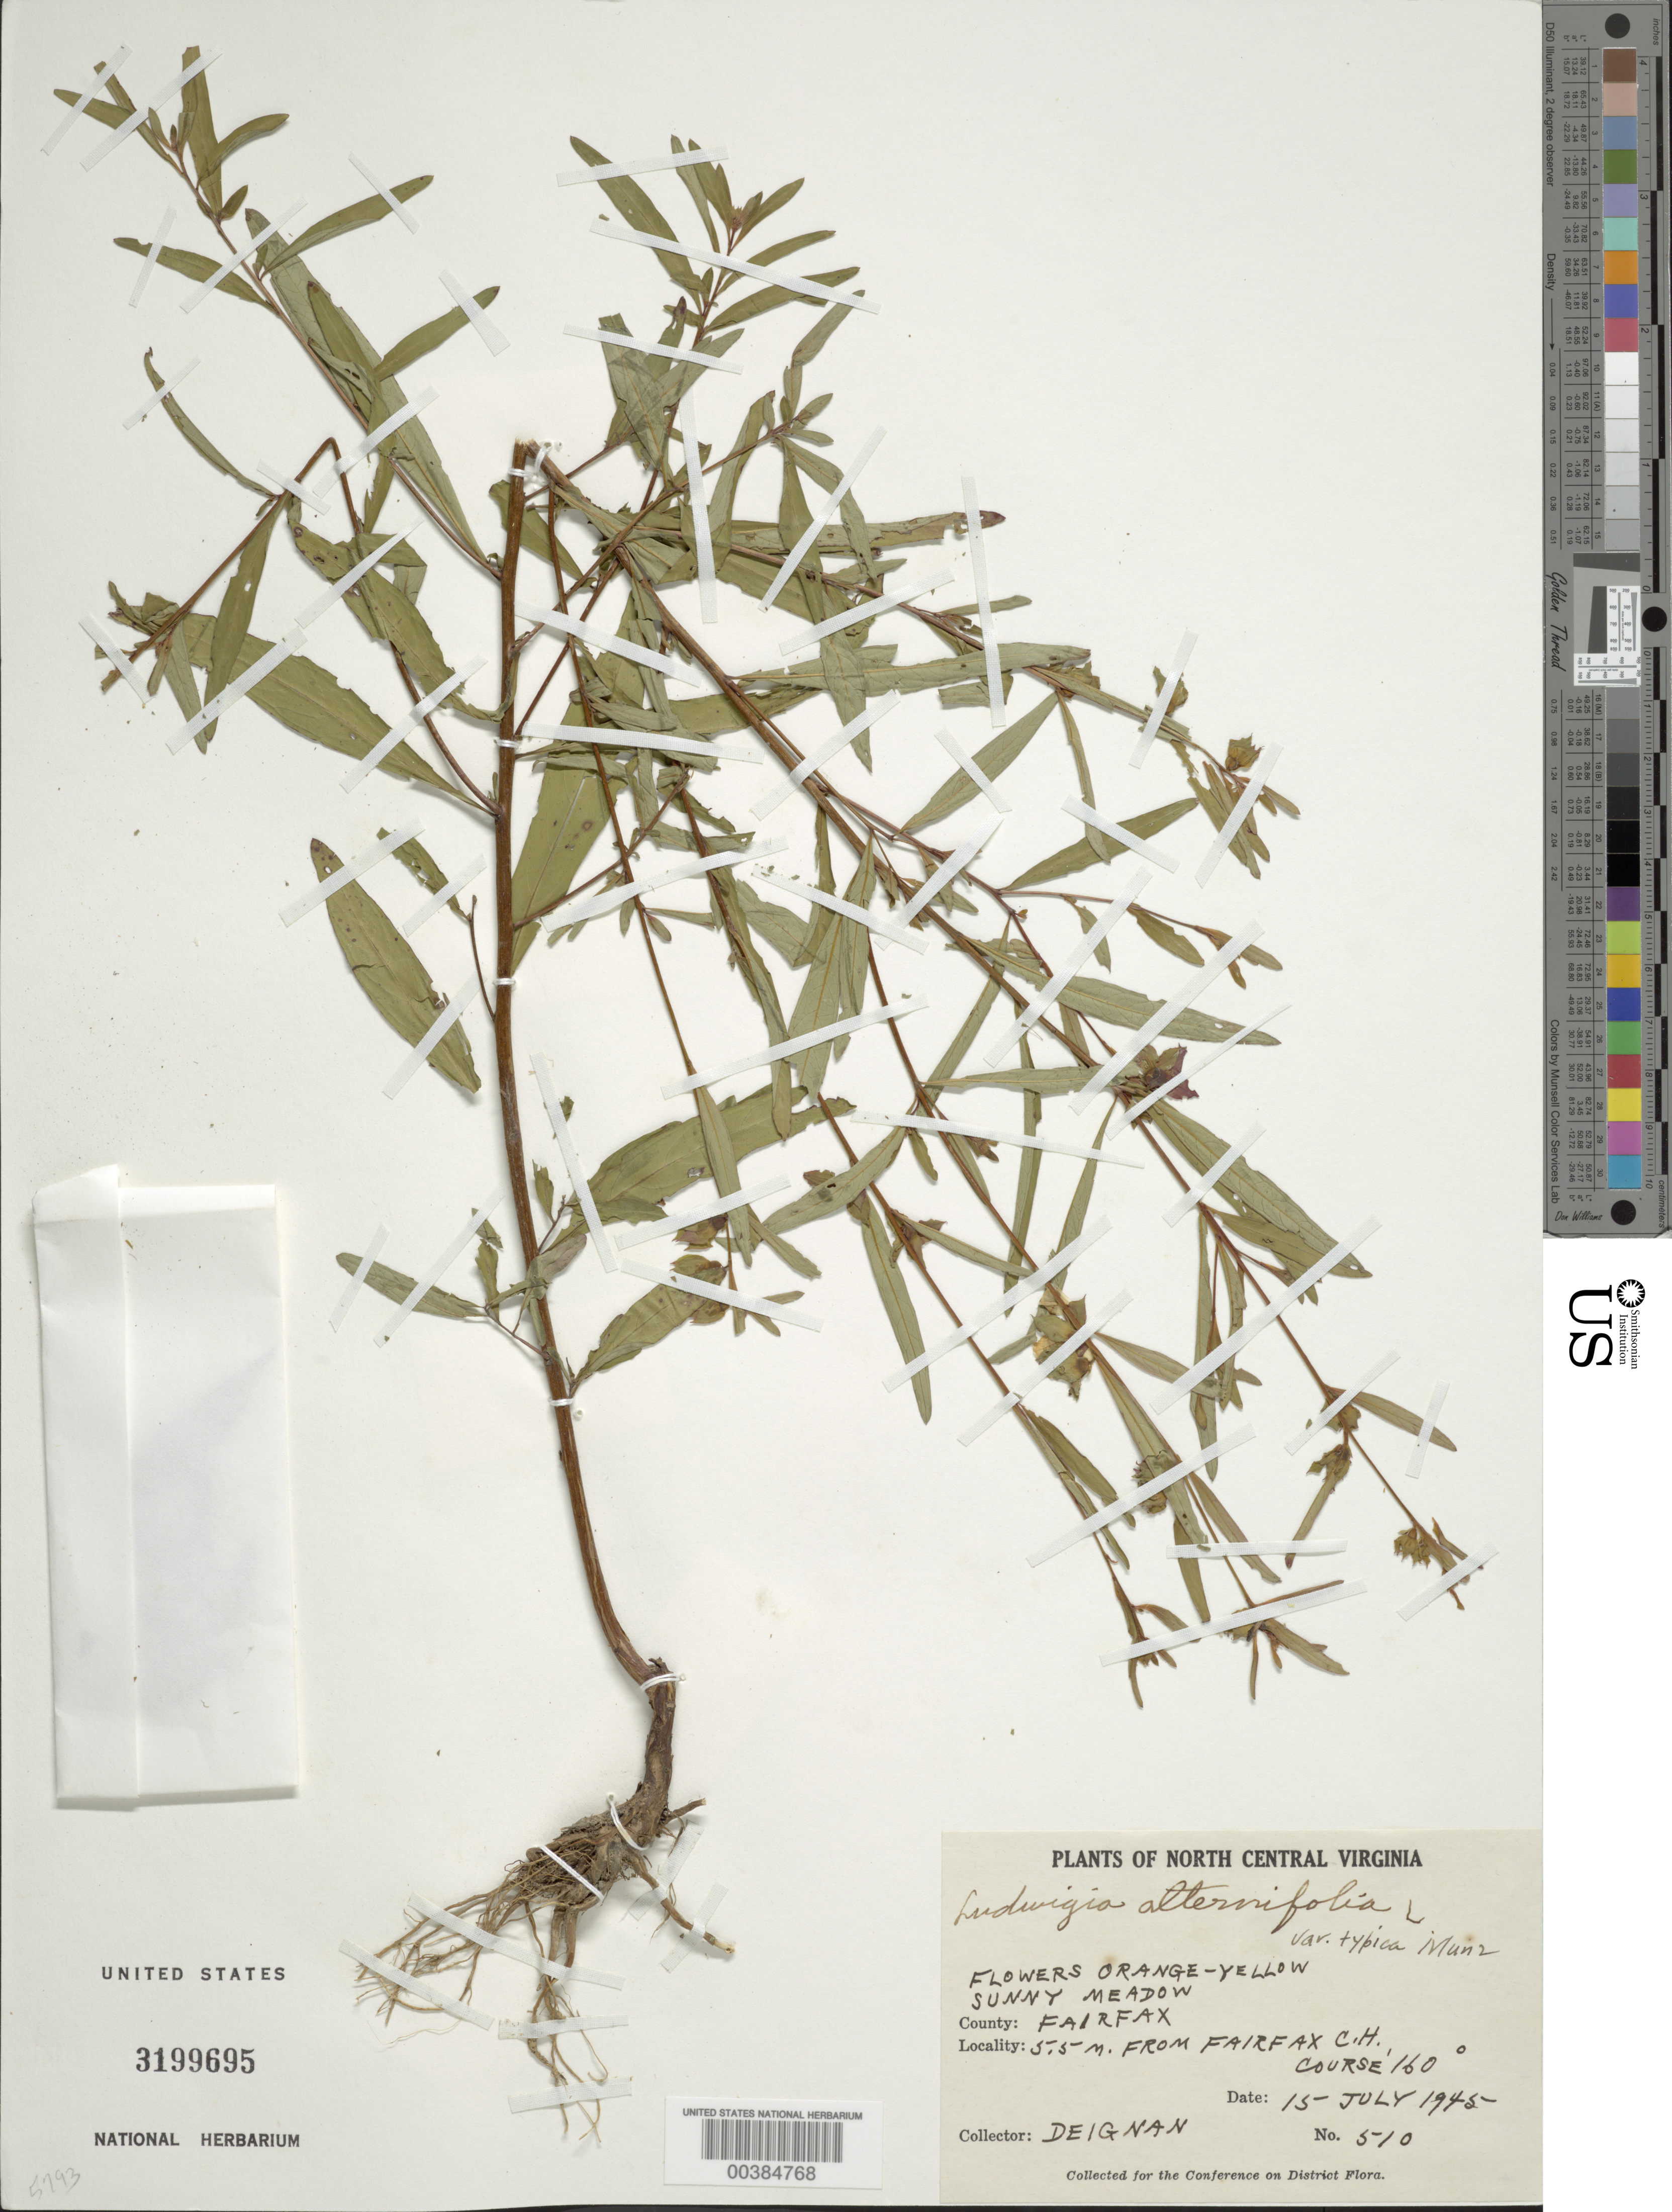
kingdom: Plantae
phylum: Tracheophyta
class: Magnoliopsida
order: Myrtales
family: Onagraceae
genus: Ludwigia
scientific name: Ludwigia alternifolia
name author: L.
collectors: H. Deignan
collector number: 510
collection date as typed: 15 Jul 1945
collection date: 1945-07-15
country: United States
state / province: Virginia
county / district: Fairfax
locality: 5.5 M from Fairfax Court House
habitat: Sunny meadow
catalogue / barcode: US 3199695